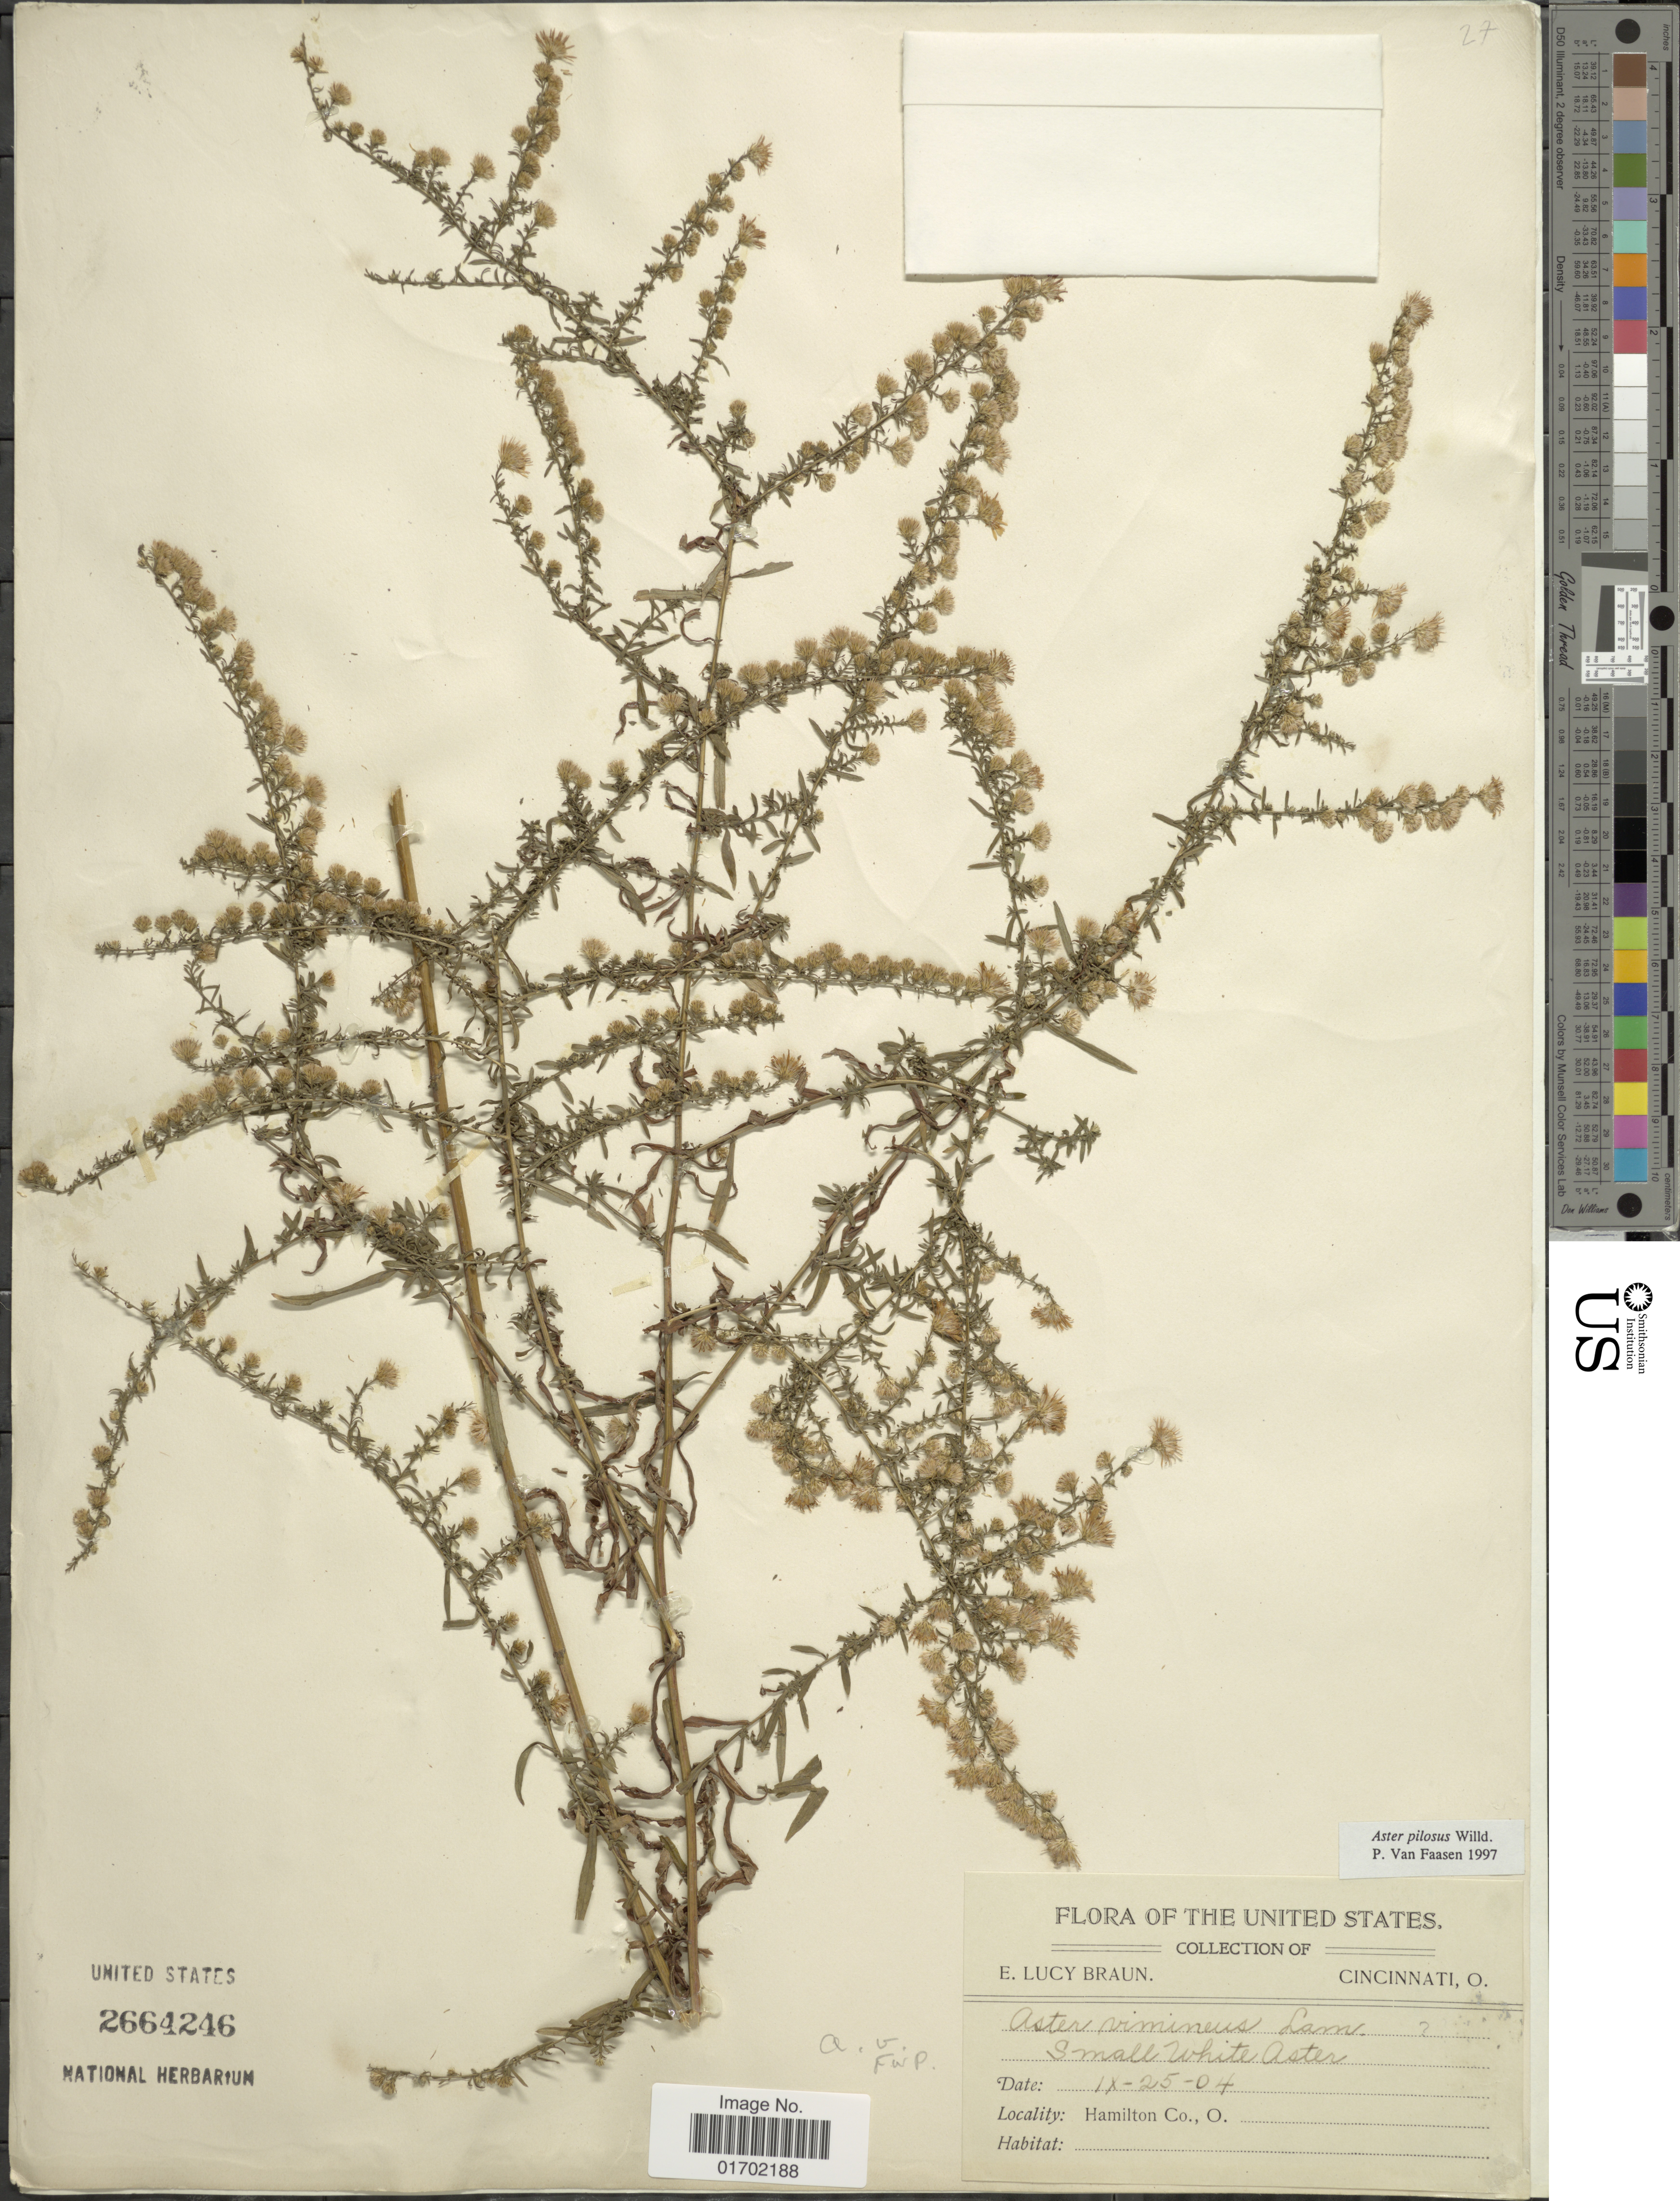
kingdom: Plantae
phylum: Tracheophyta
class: Magnoliopsida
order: Asterales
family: Asteraceae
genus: Symphyotrichum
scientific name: Symphyotrichum pilosum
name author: (Willd.) G.L. Nesom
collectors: E. L. Braun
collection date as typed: Transcribed d/m/y: 25/9/4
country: United States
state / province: Ohio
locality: United States, Hamilton Co.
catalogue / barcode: US 2664246